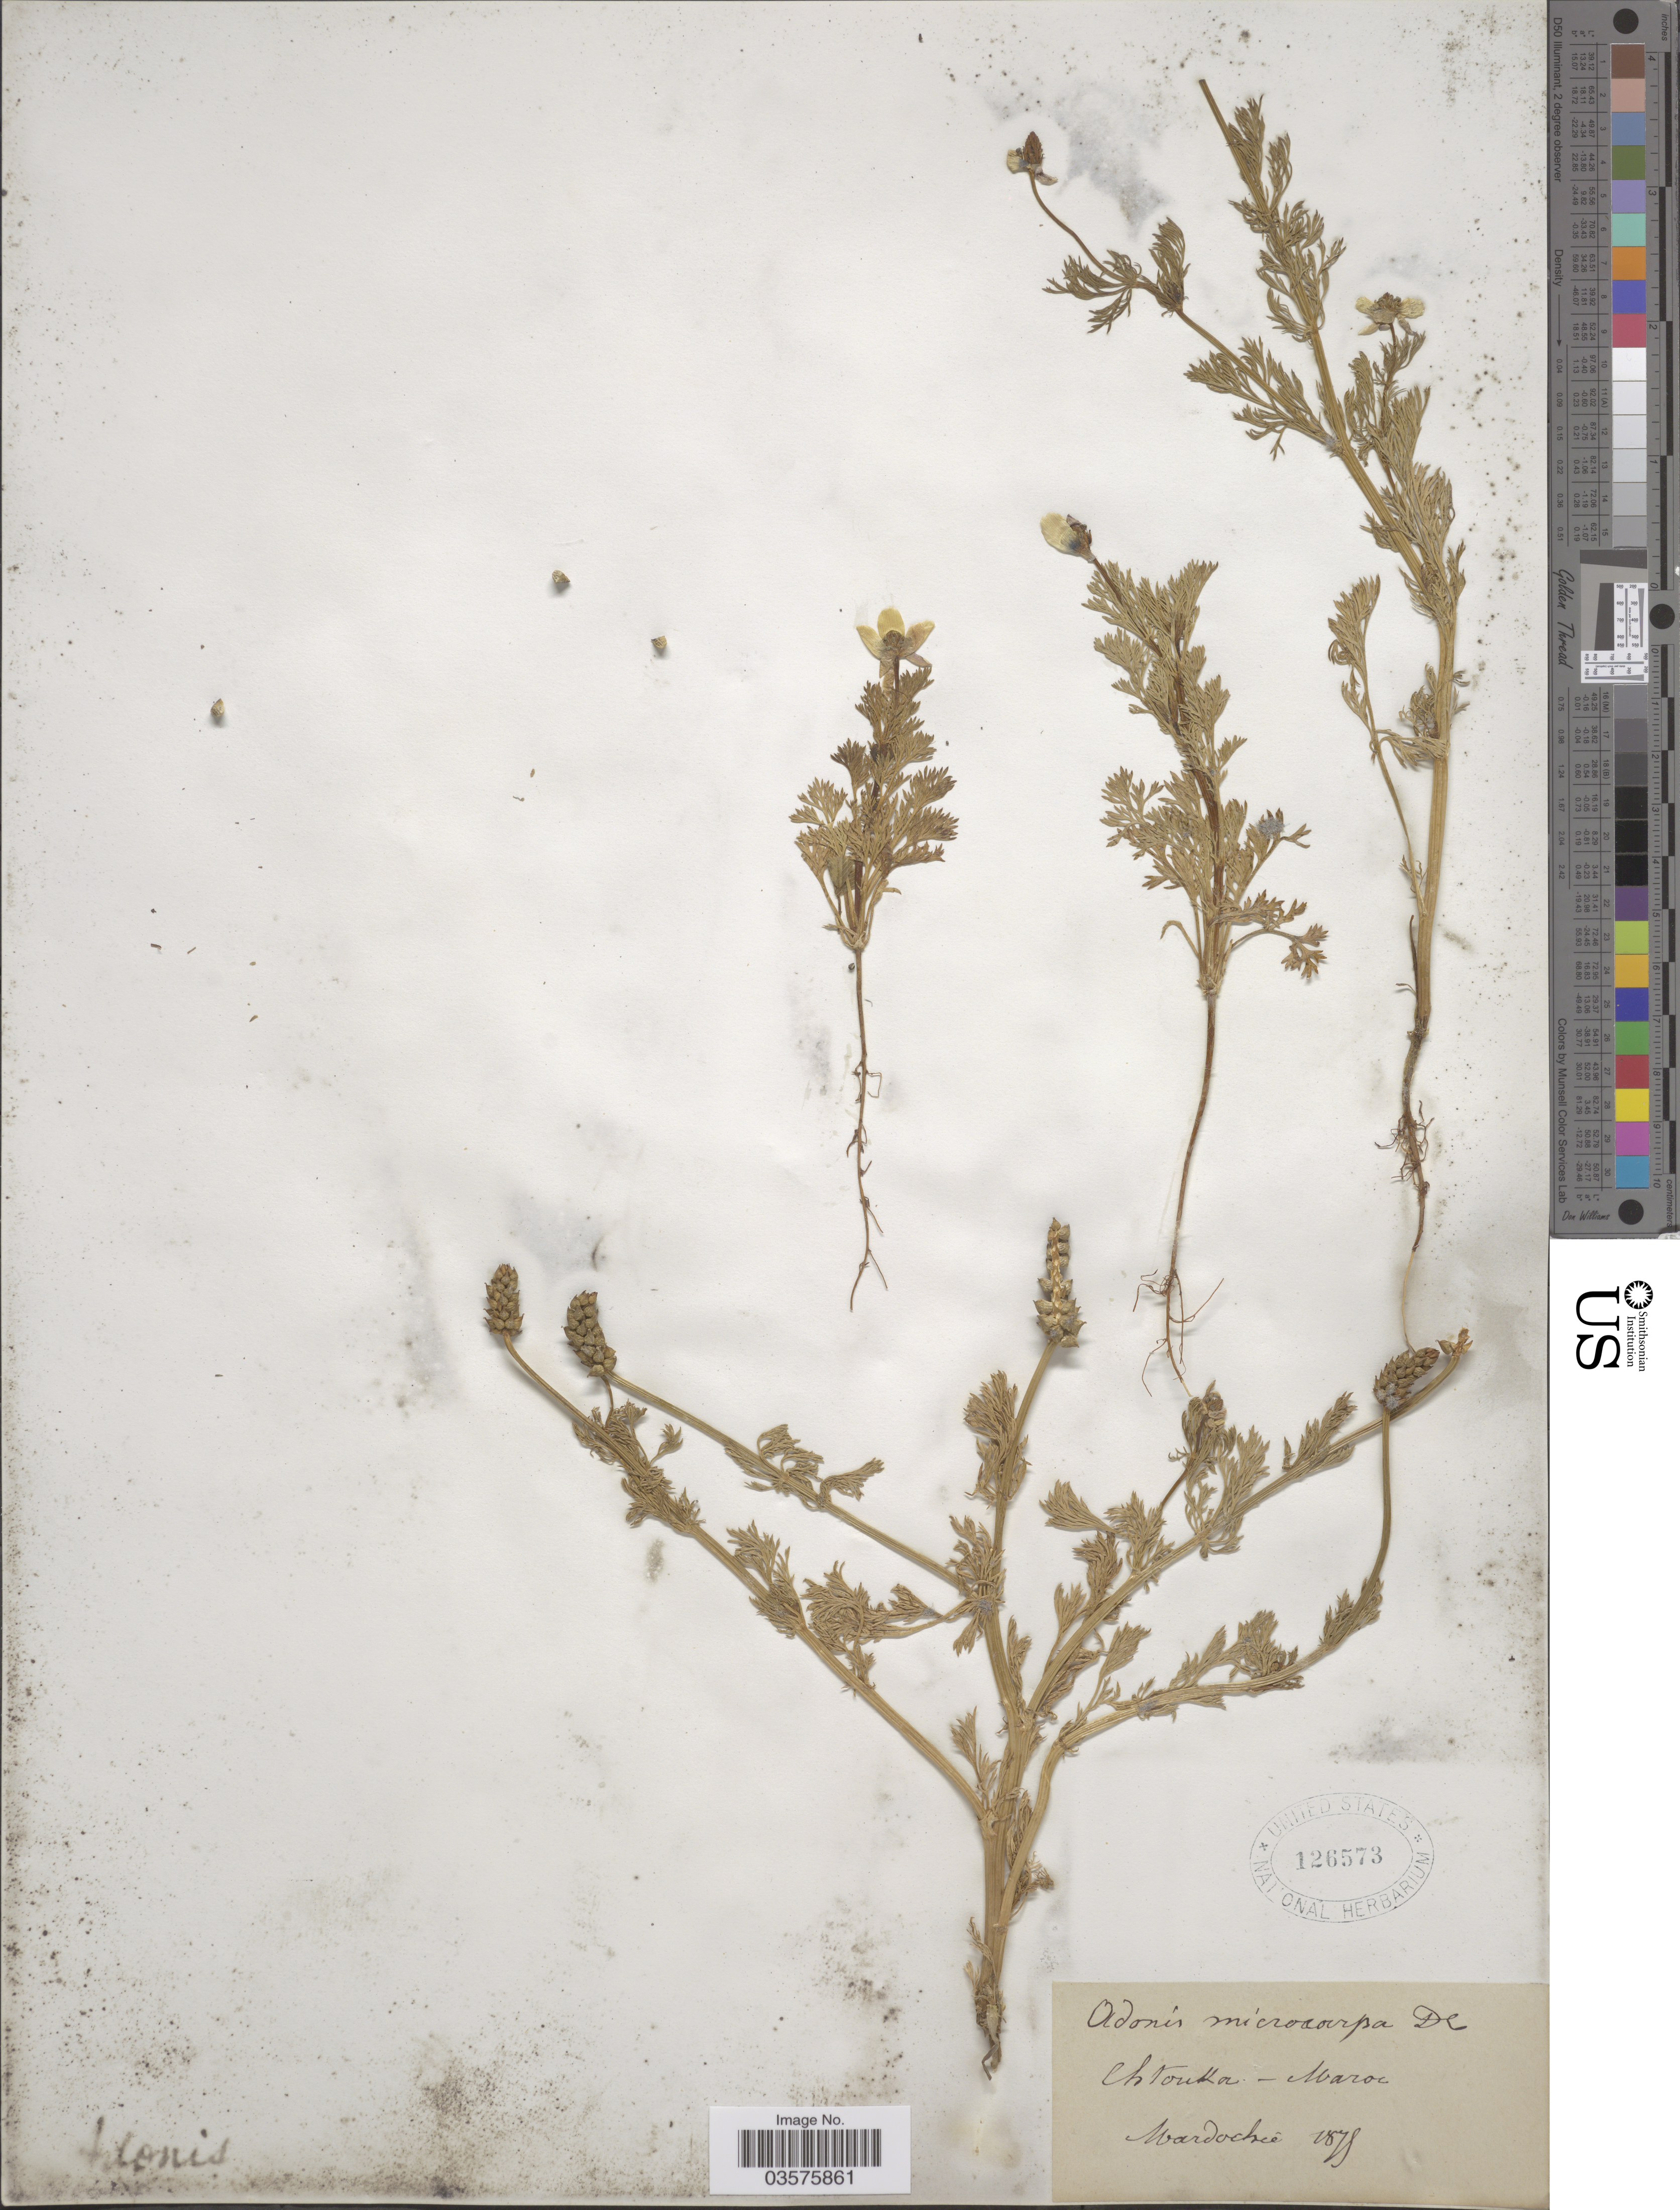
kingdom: Plantae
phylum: Tracheophyta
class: Magnoliopsida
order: Ranunculales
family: Ranunculaceae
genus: Adonis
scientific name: Adonis microcarpa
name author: DC.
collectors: Mardochee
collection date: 1878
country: Morocco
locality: Chtouka. - Maroc.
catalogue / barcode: US 126573